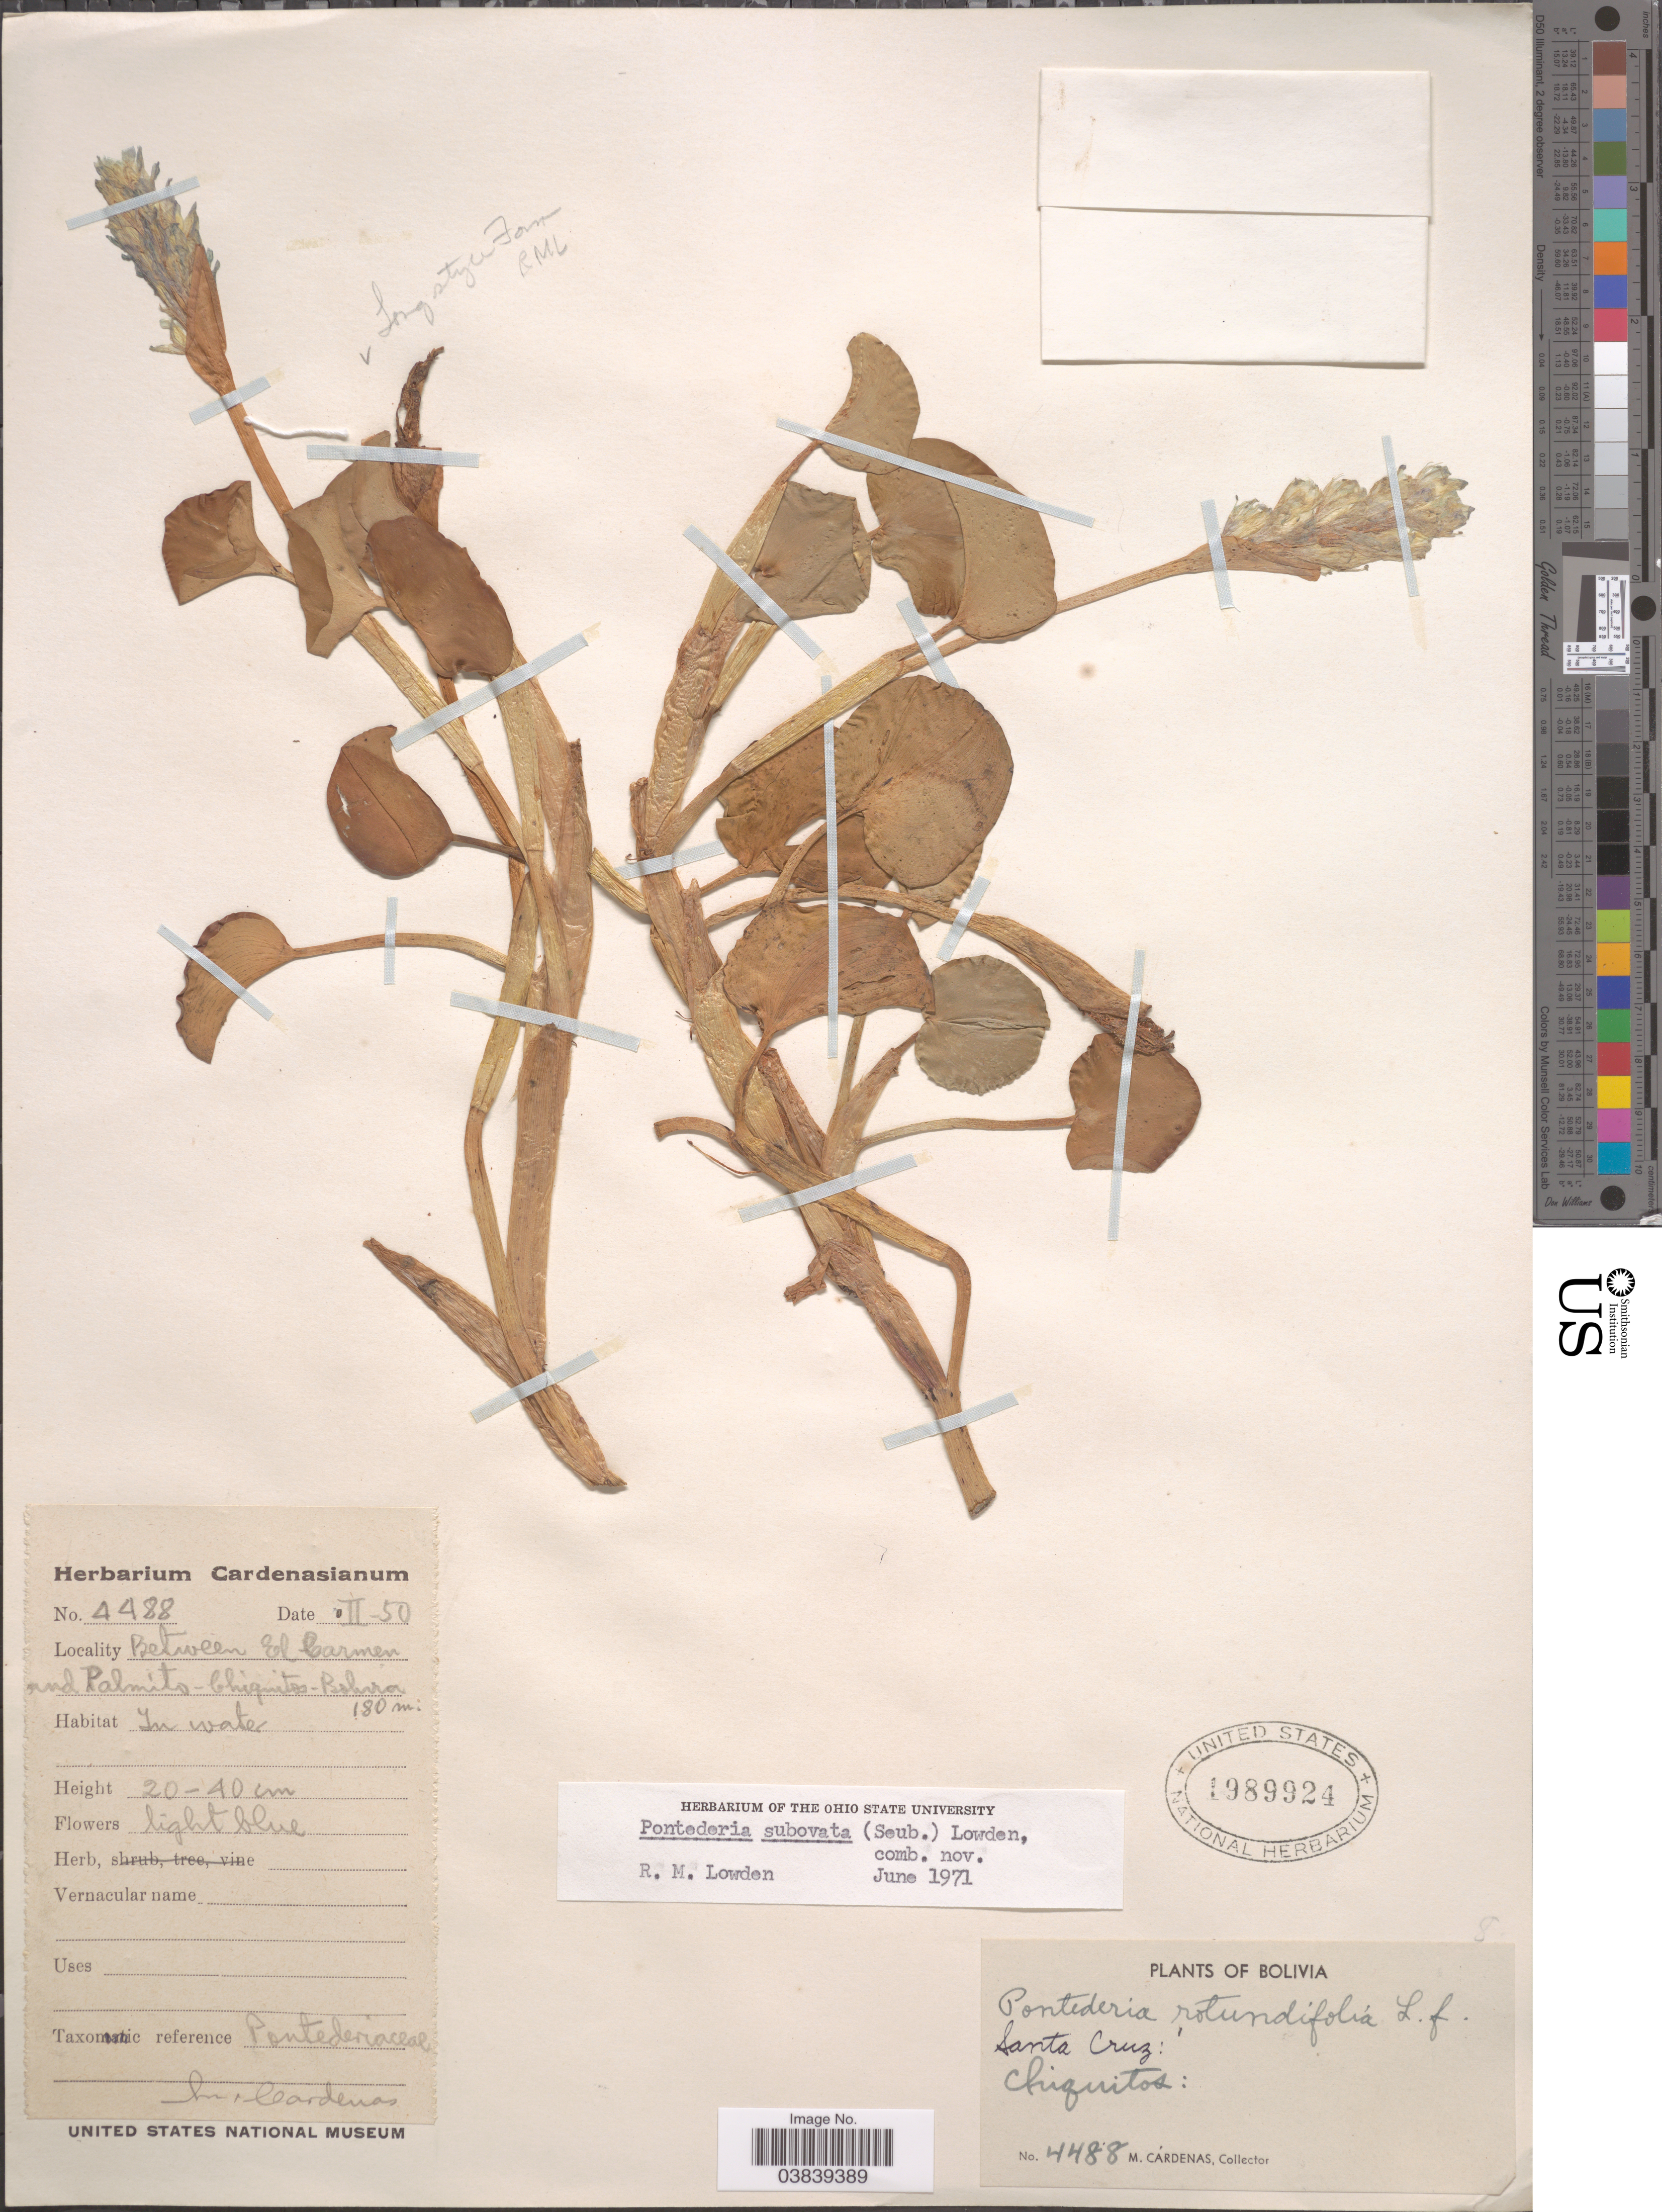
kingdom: Plantae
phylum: Tracheophyta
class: Liliopsida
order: Commelinales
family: Pontederiaceae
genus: Pontederia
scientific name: Pontederia subovata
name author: (Seub.) Lowden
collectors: M. Cárdenas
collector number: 4488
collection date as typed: Transcribed d/m/y: /2/50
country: Bolivia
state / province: Santa Cruz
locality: Between El Carmen and Palmito-Chiquitos.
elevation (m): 180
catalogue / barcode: US 1989924